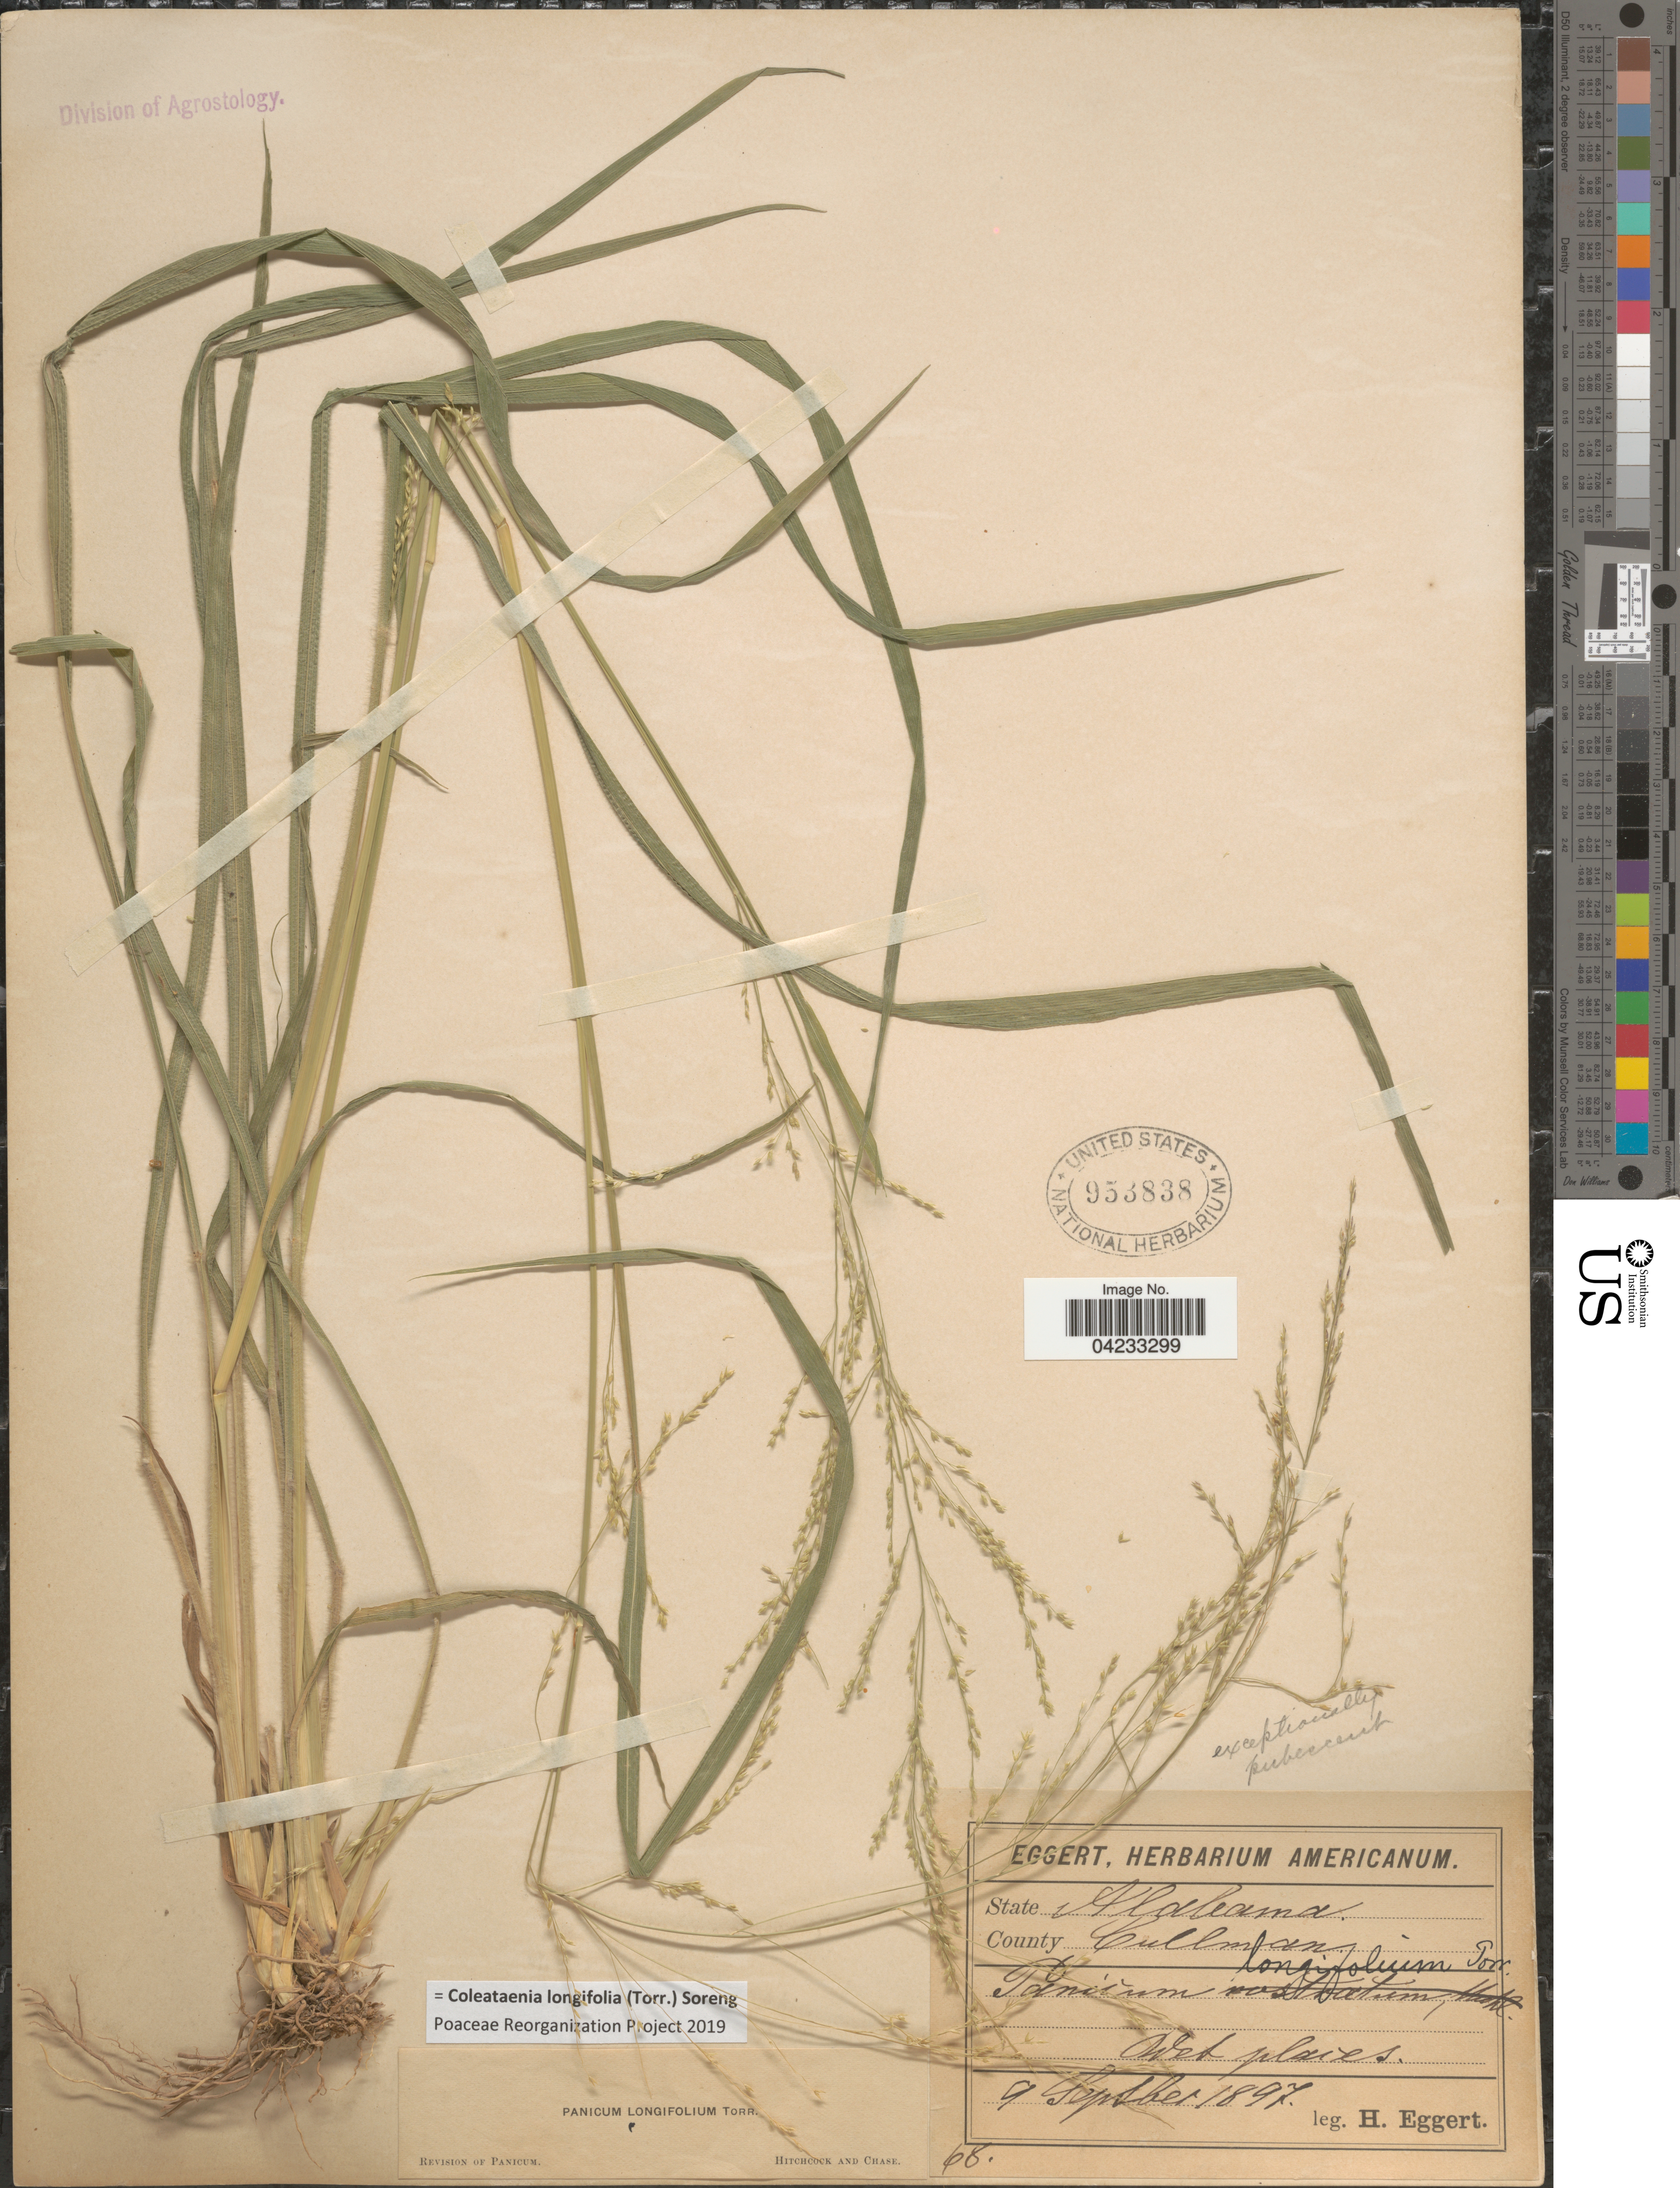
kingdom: Plantae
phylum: Tracheophyta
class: Liliopsida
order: Poales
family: Poaceae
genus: Coleataenia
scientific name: Coleataenia longifolia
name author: (Torr.) Soreng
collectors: H. Eggert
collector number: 68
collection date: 1897-09-09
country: United States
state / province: Alabama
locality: County Cullman. Wet places.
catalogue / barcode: US 953838